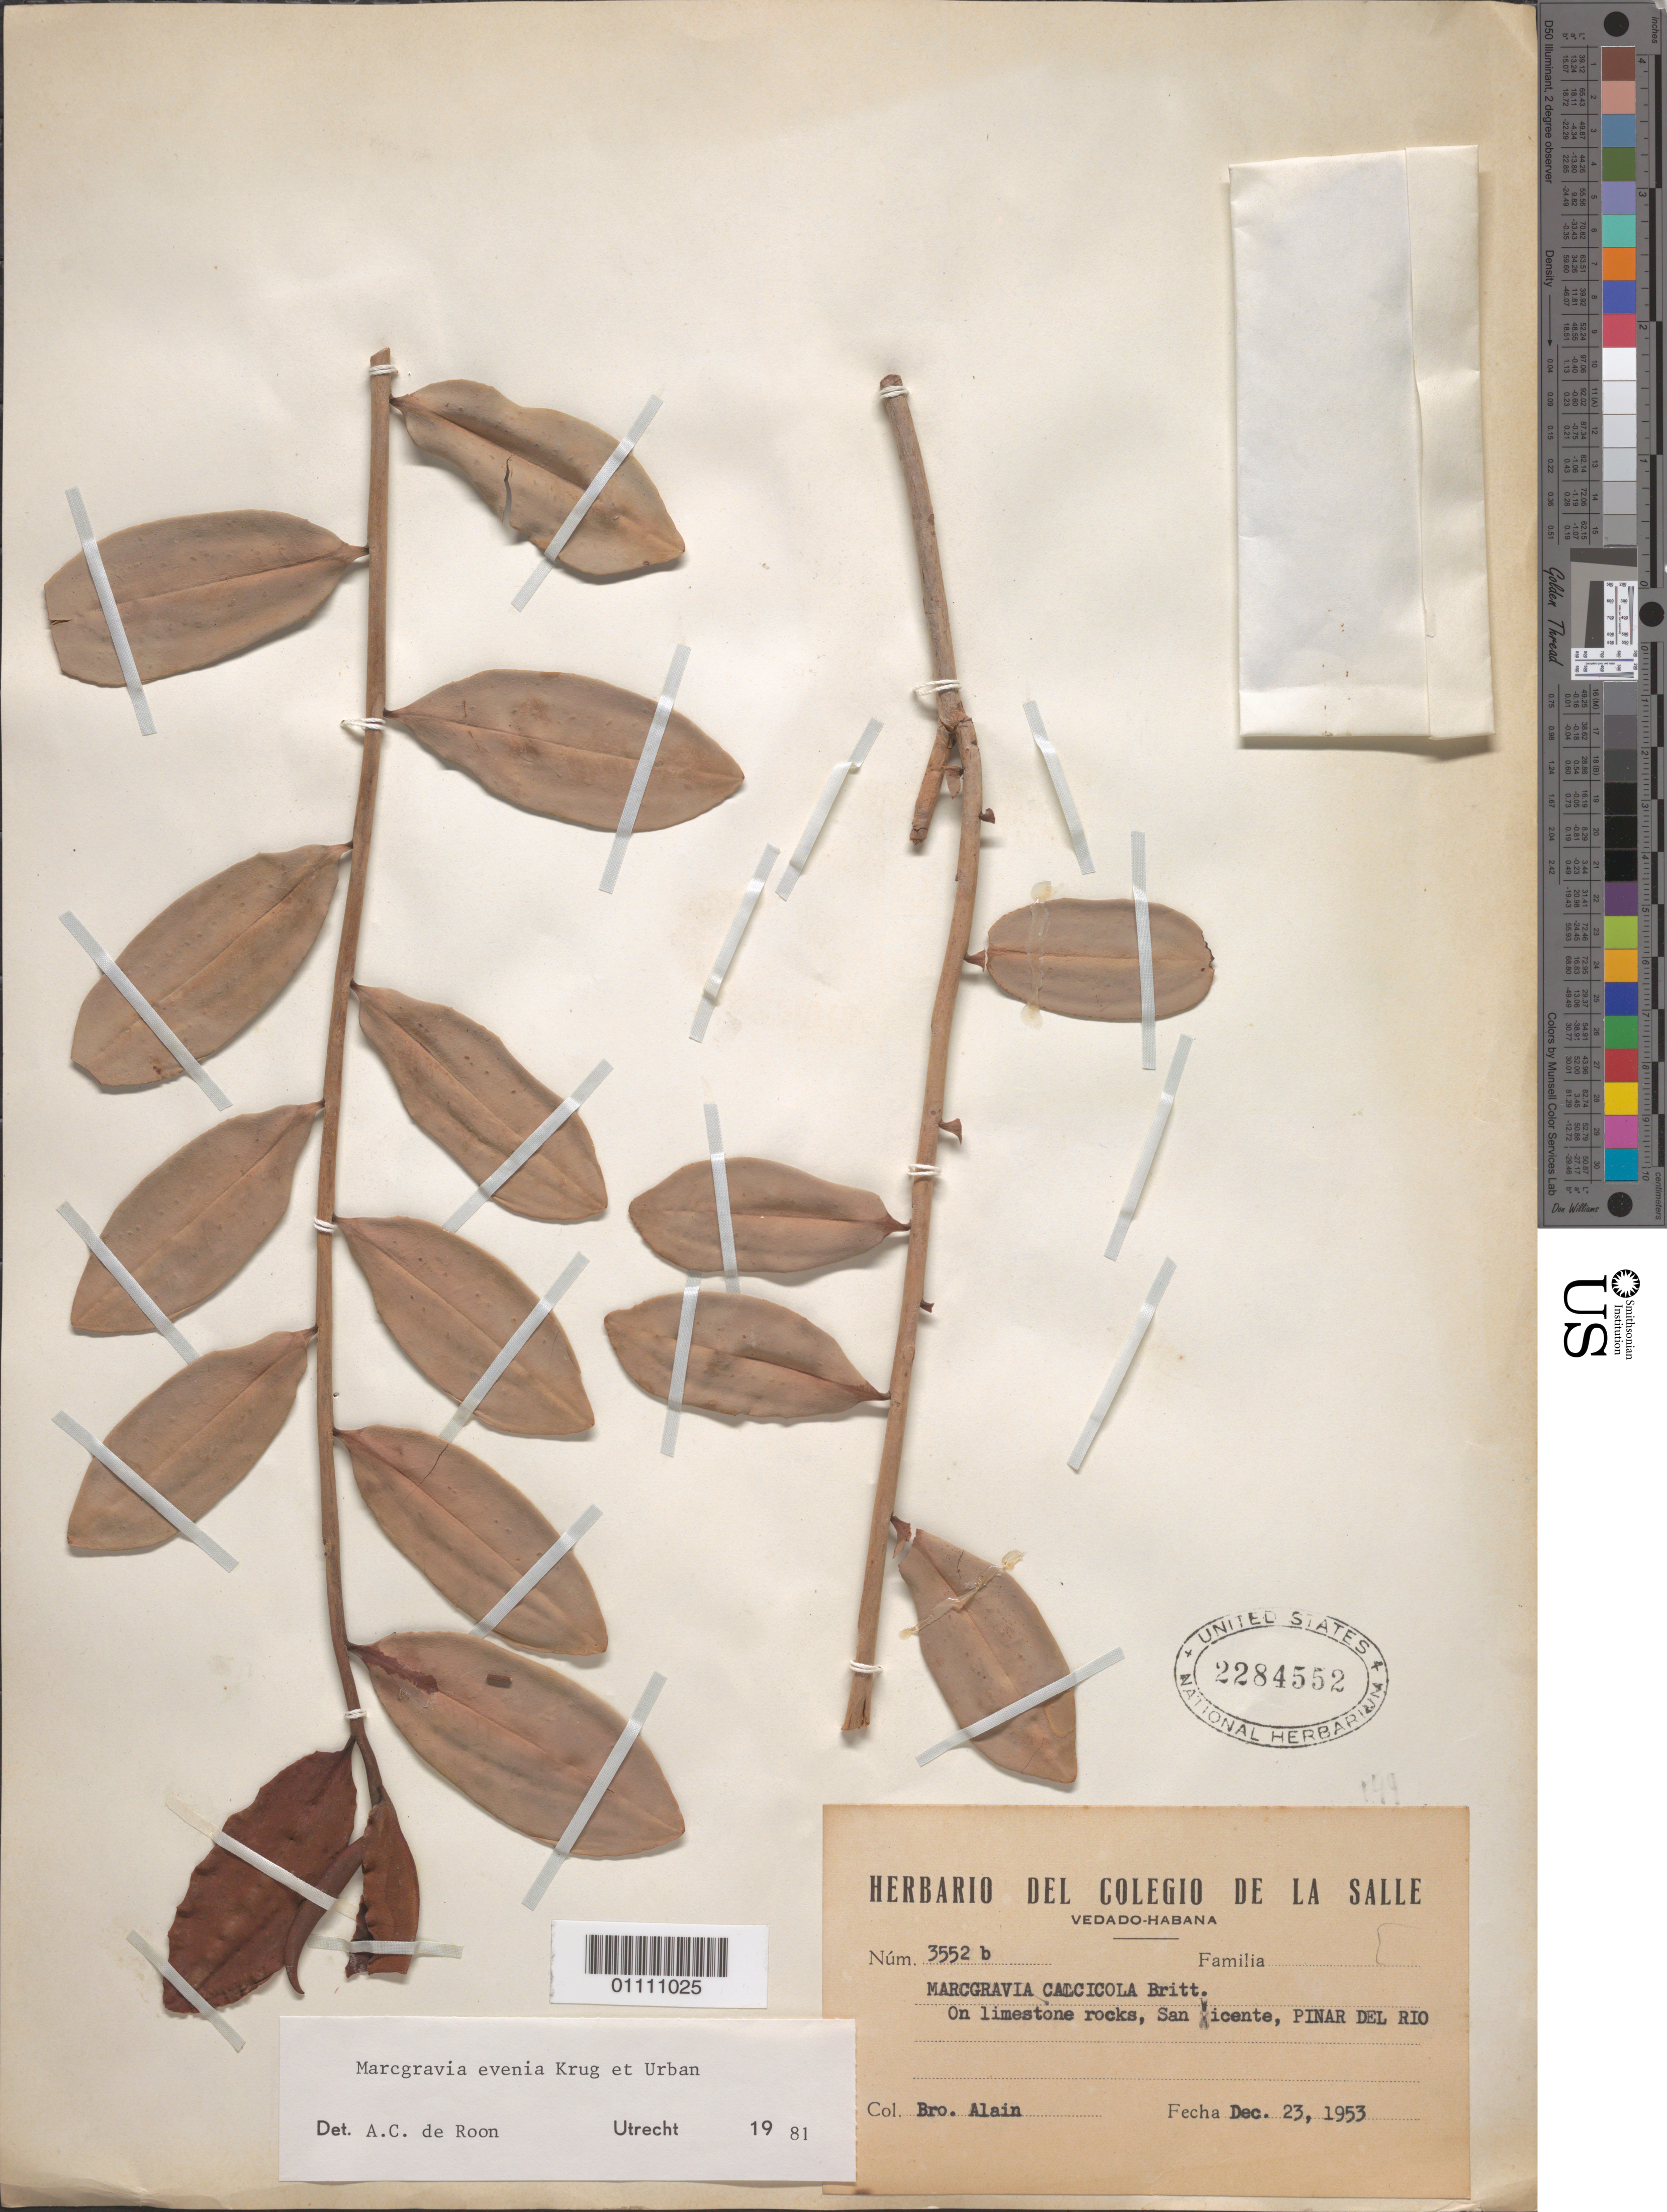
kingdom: Plantae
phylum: Tracheophyta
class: Magnoliopsida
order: Ericales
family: Marcgraviaceae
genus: Marcgravia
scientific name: Marcgravia evenia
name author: Krug & Urb.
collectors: A. H. Liogier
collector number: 3552b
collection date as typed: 23 Dec 1953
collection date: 1953-12-23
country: Cuba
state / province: Pinar del Rio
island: Cuba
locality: San Vincente, Pinar Del Rio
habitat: on limestone rocks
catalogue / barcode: US 2284552